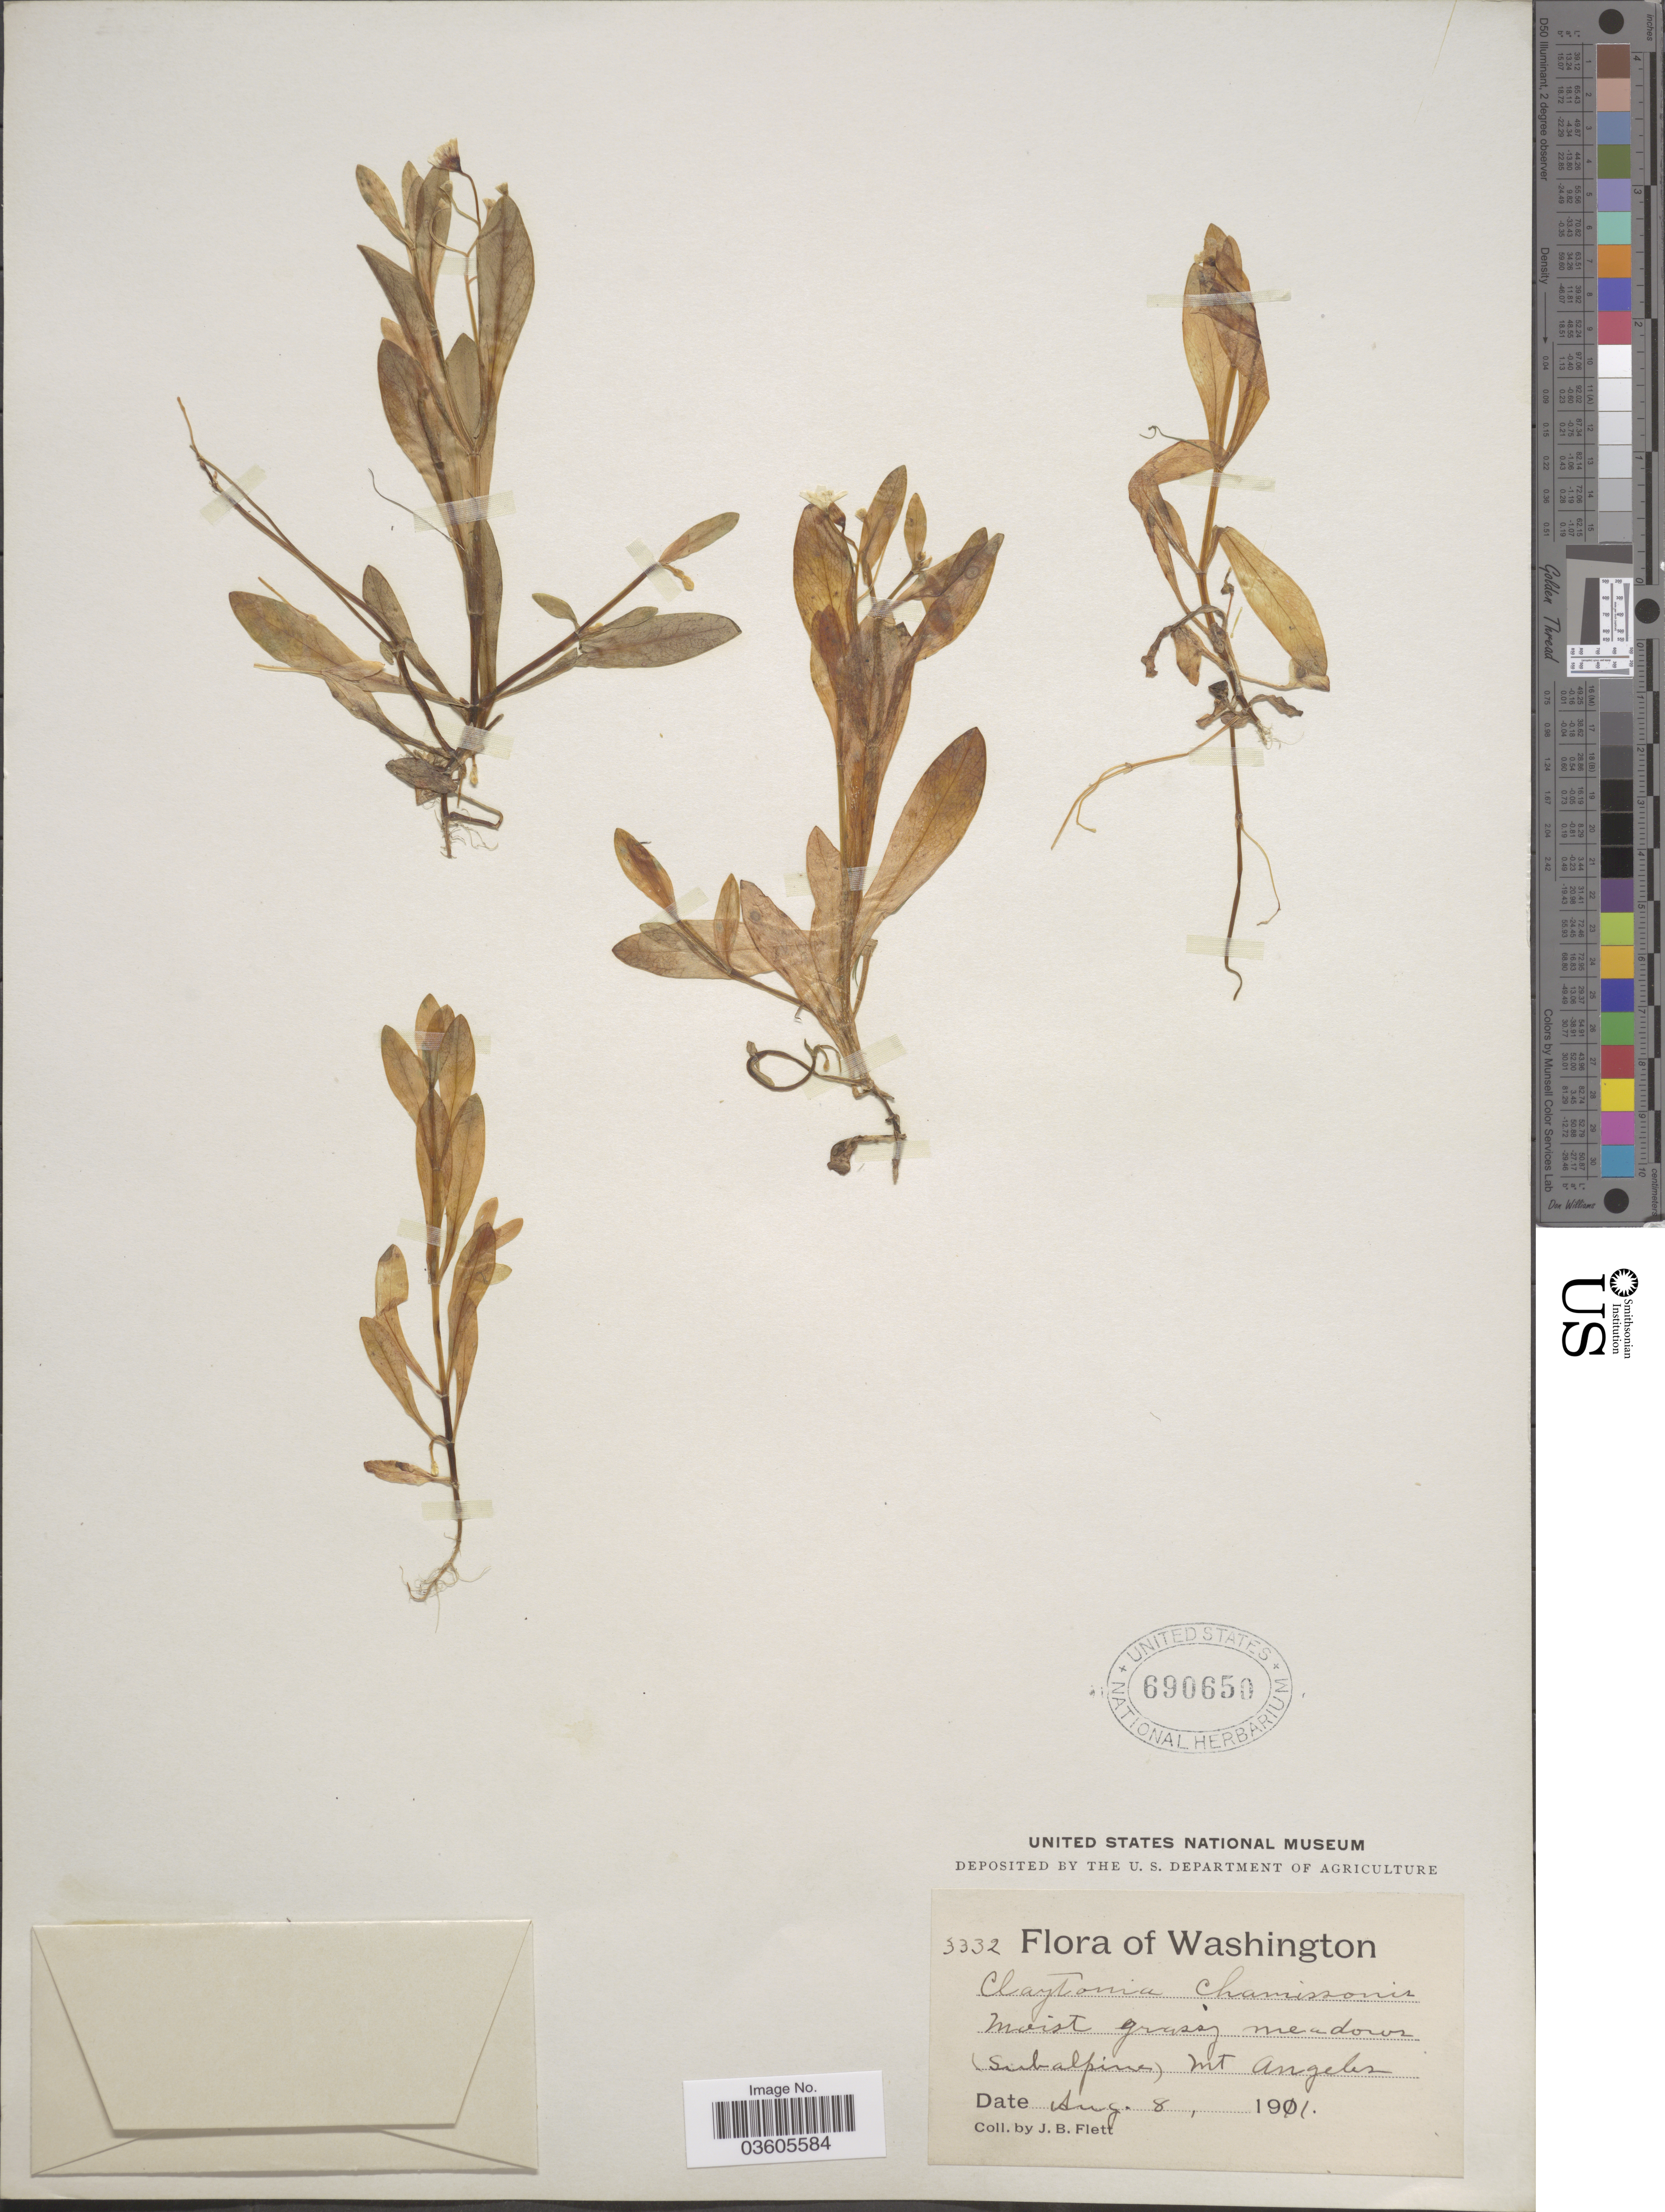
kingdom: Plantae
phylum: Tracheophyta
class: Magnoliopsida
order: Caryophyllales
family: Montiaceae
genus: Montia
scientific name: Montia chamissoi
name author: (Ledeb. ex Spreng.) Greene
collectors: J. Flett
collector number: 3332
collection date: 1911-08-08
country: United States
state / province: Washington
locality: (Subalpine) Mt Angeles.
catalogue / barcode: US 690650